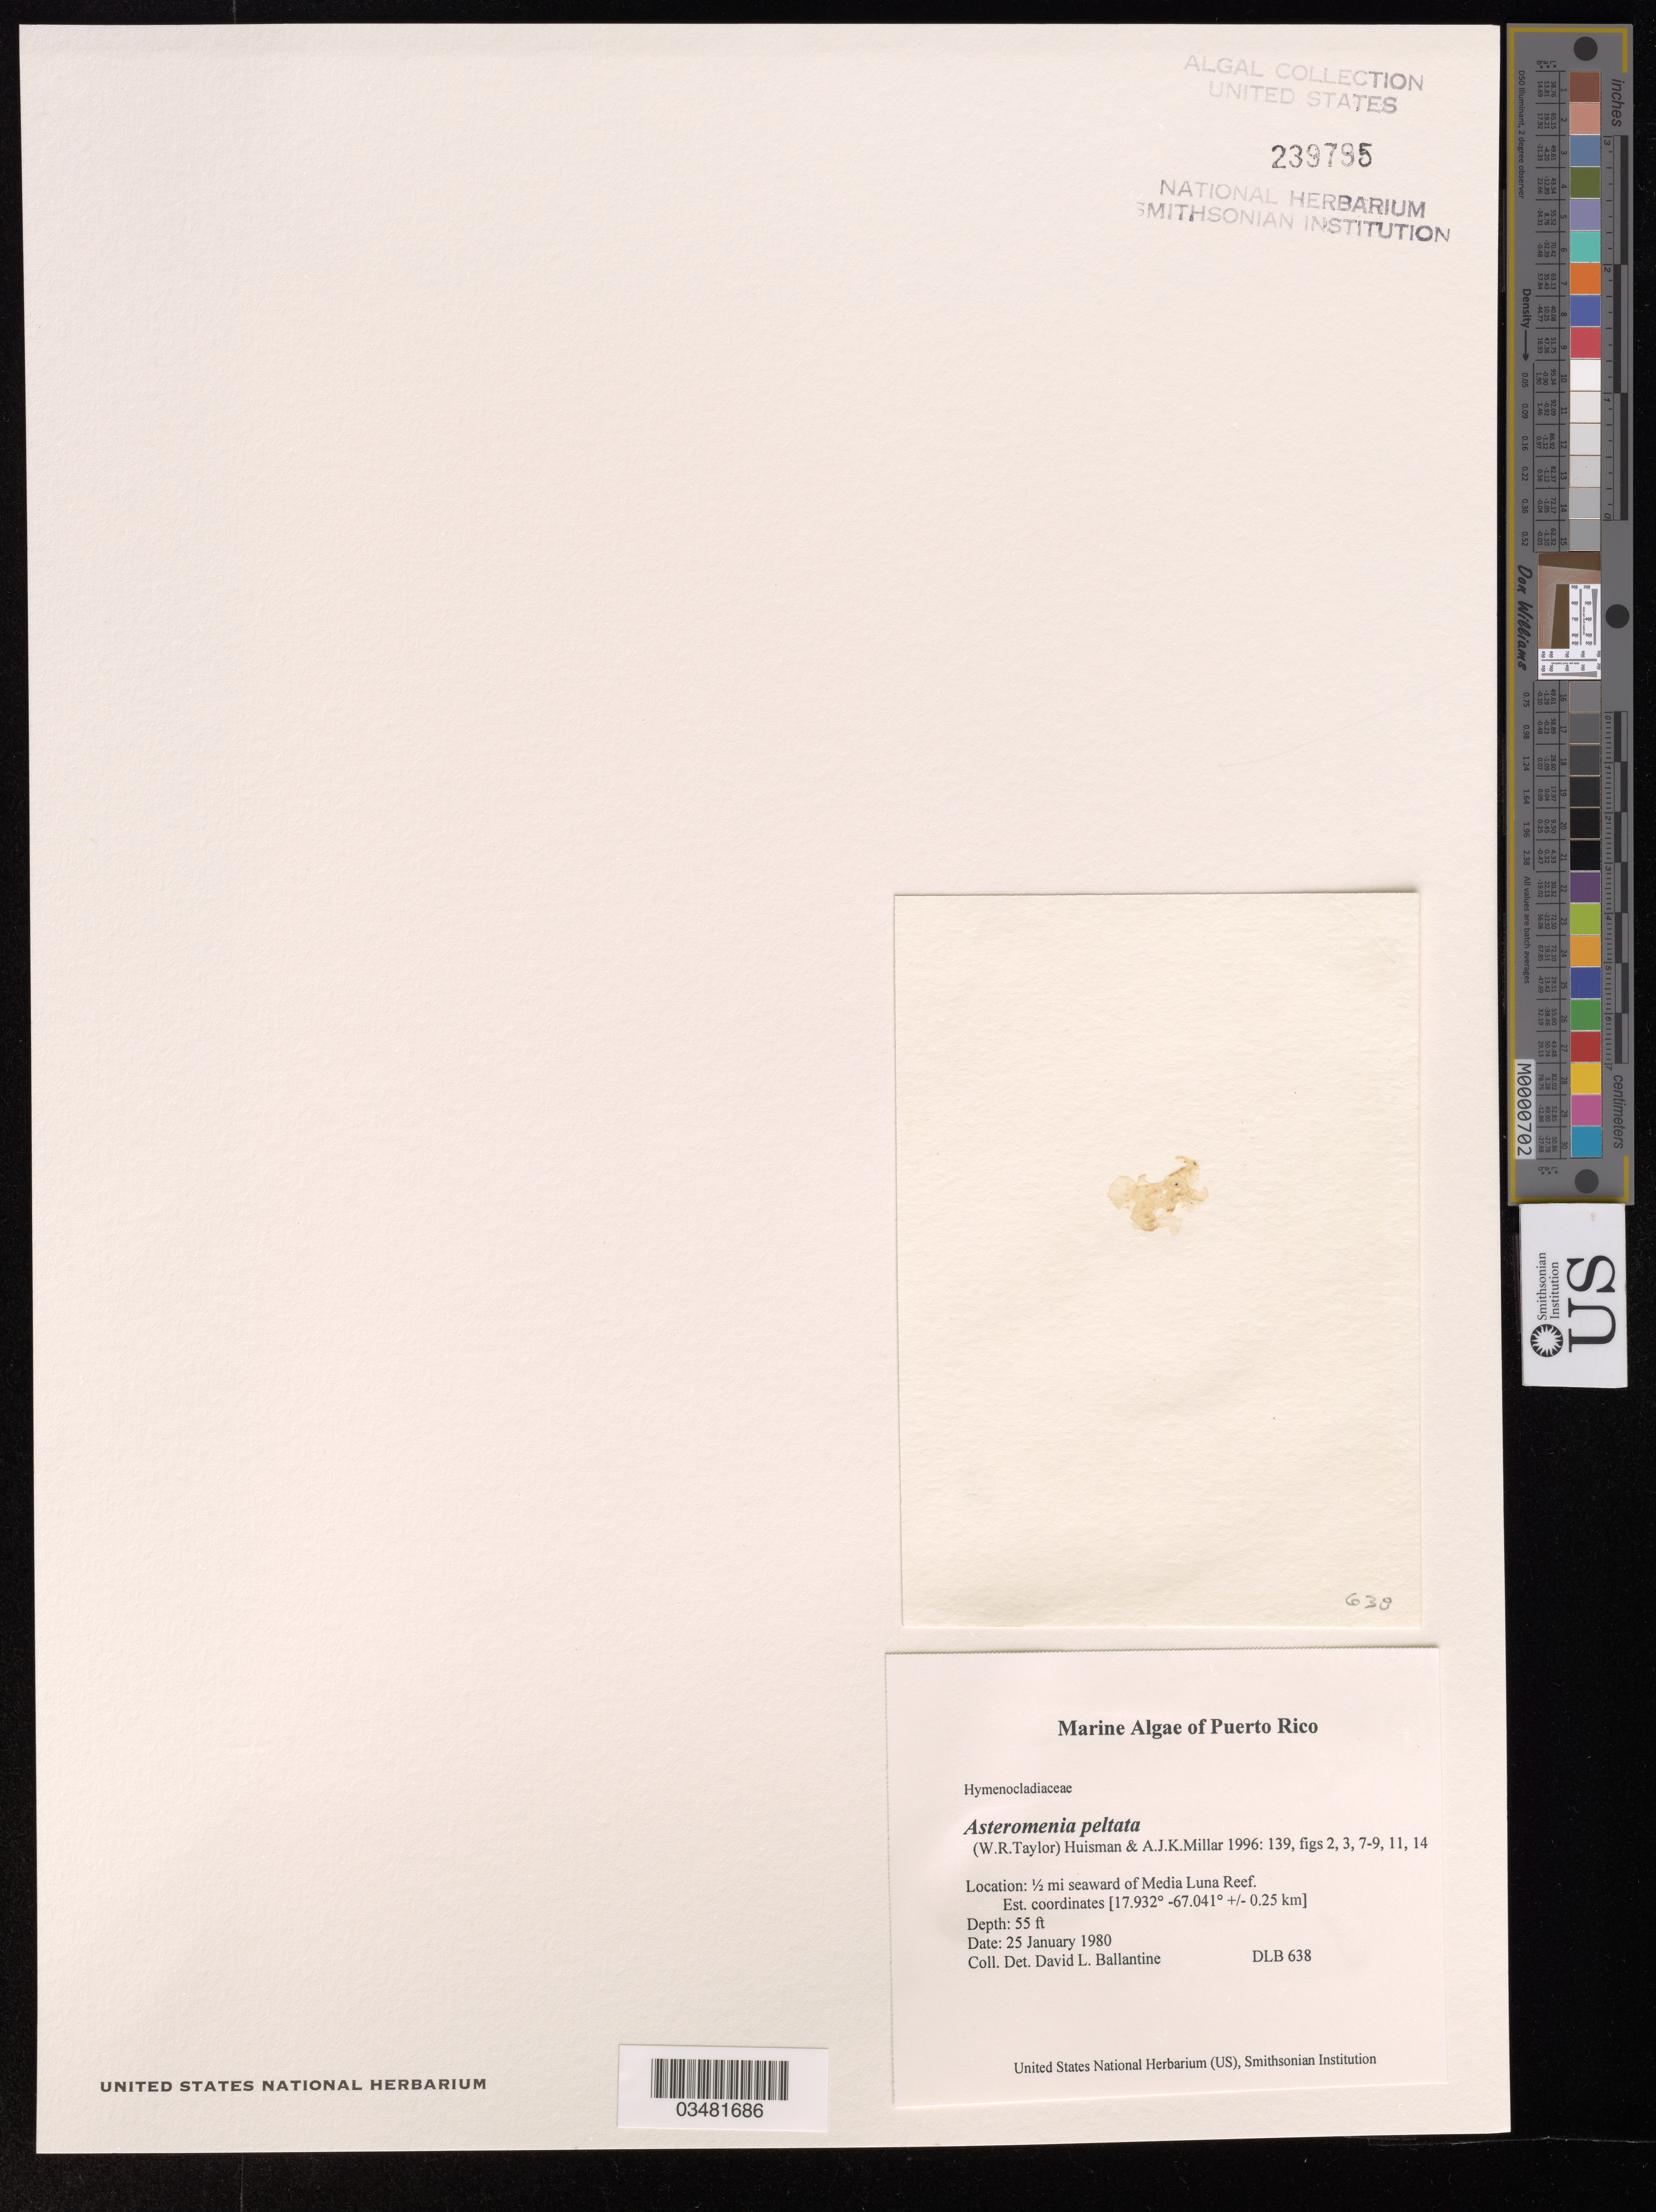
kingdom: Plantae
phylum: Rhodophyta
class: Florideophyceae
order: Rhodymeniales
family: Hymenocladiaceae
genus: Asteromenia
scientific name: Asteromenia peltata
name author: (W.R. Taylor) Huisman & A.J.K. Millar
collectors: D.L. Ballantine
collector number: DLB 638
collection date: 1980-01-25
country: Puerto Rico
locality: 1/2 mi seaward Media Luna Reef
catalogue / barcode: US 239795